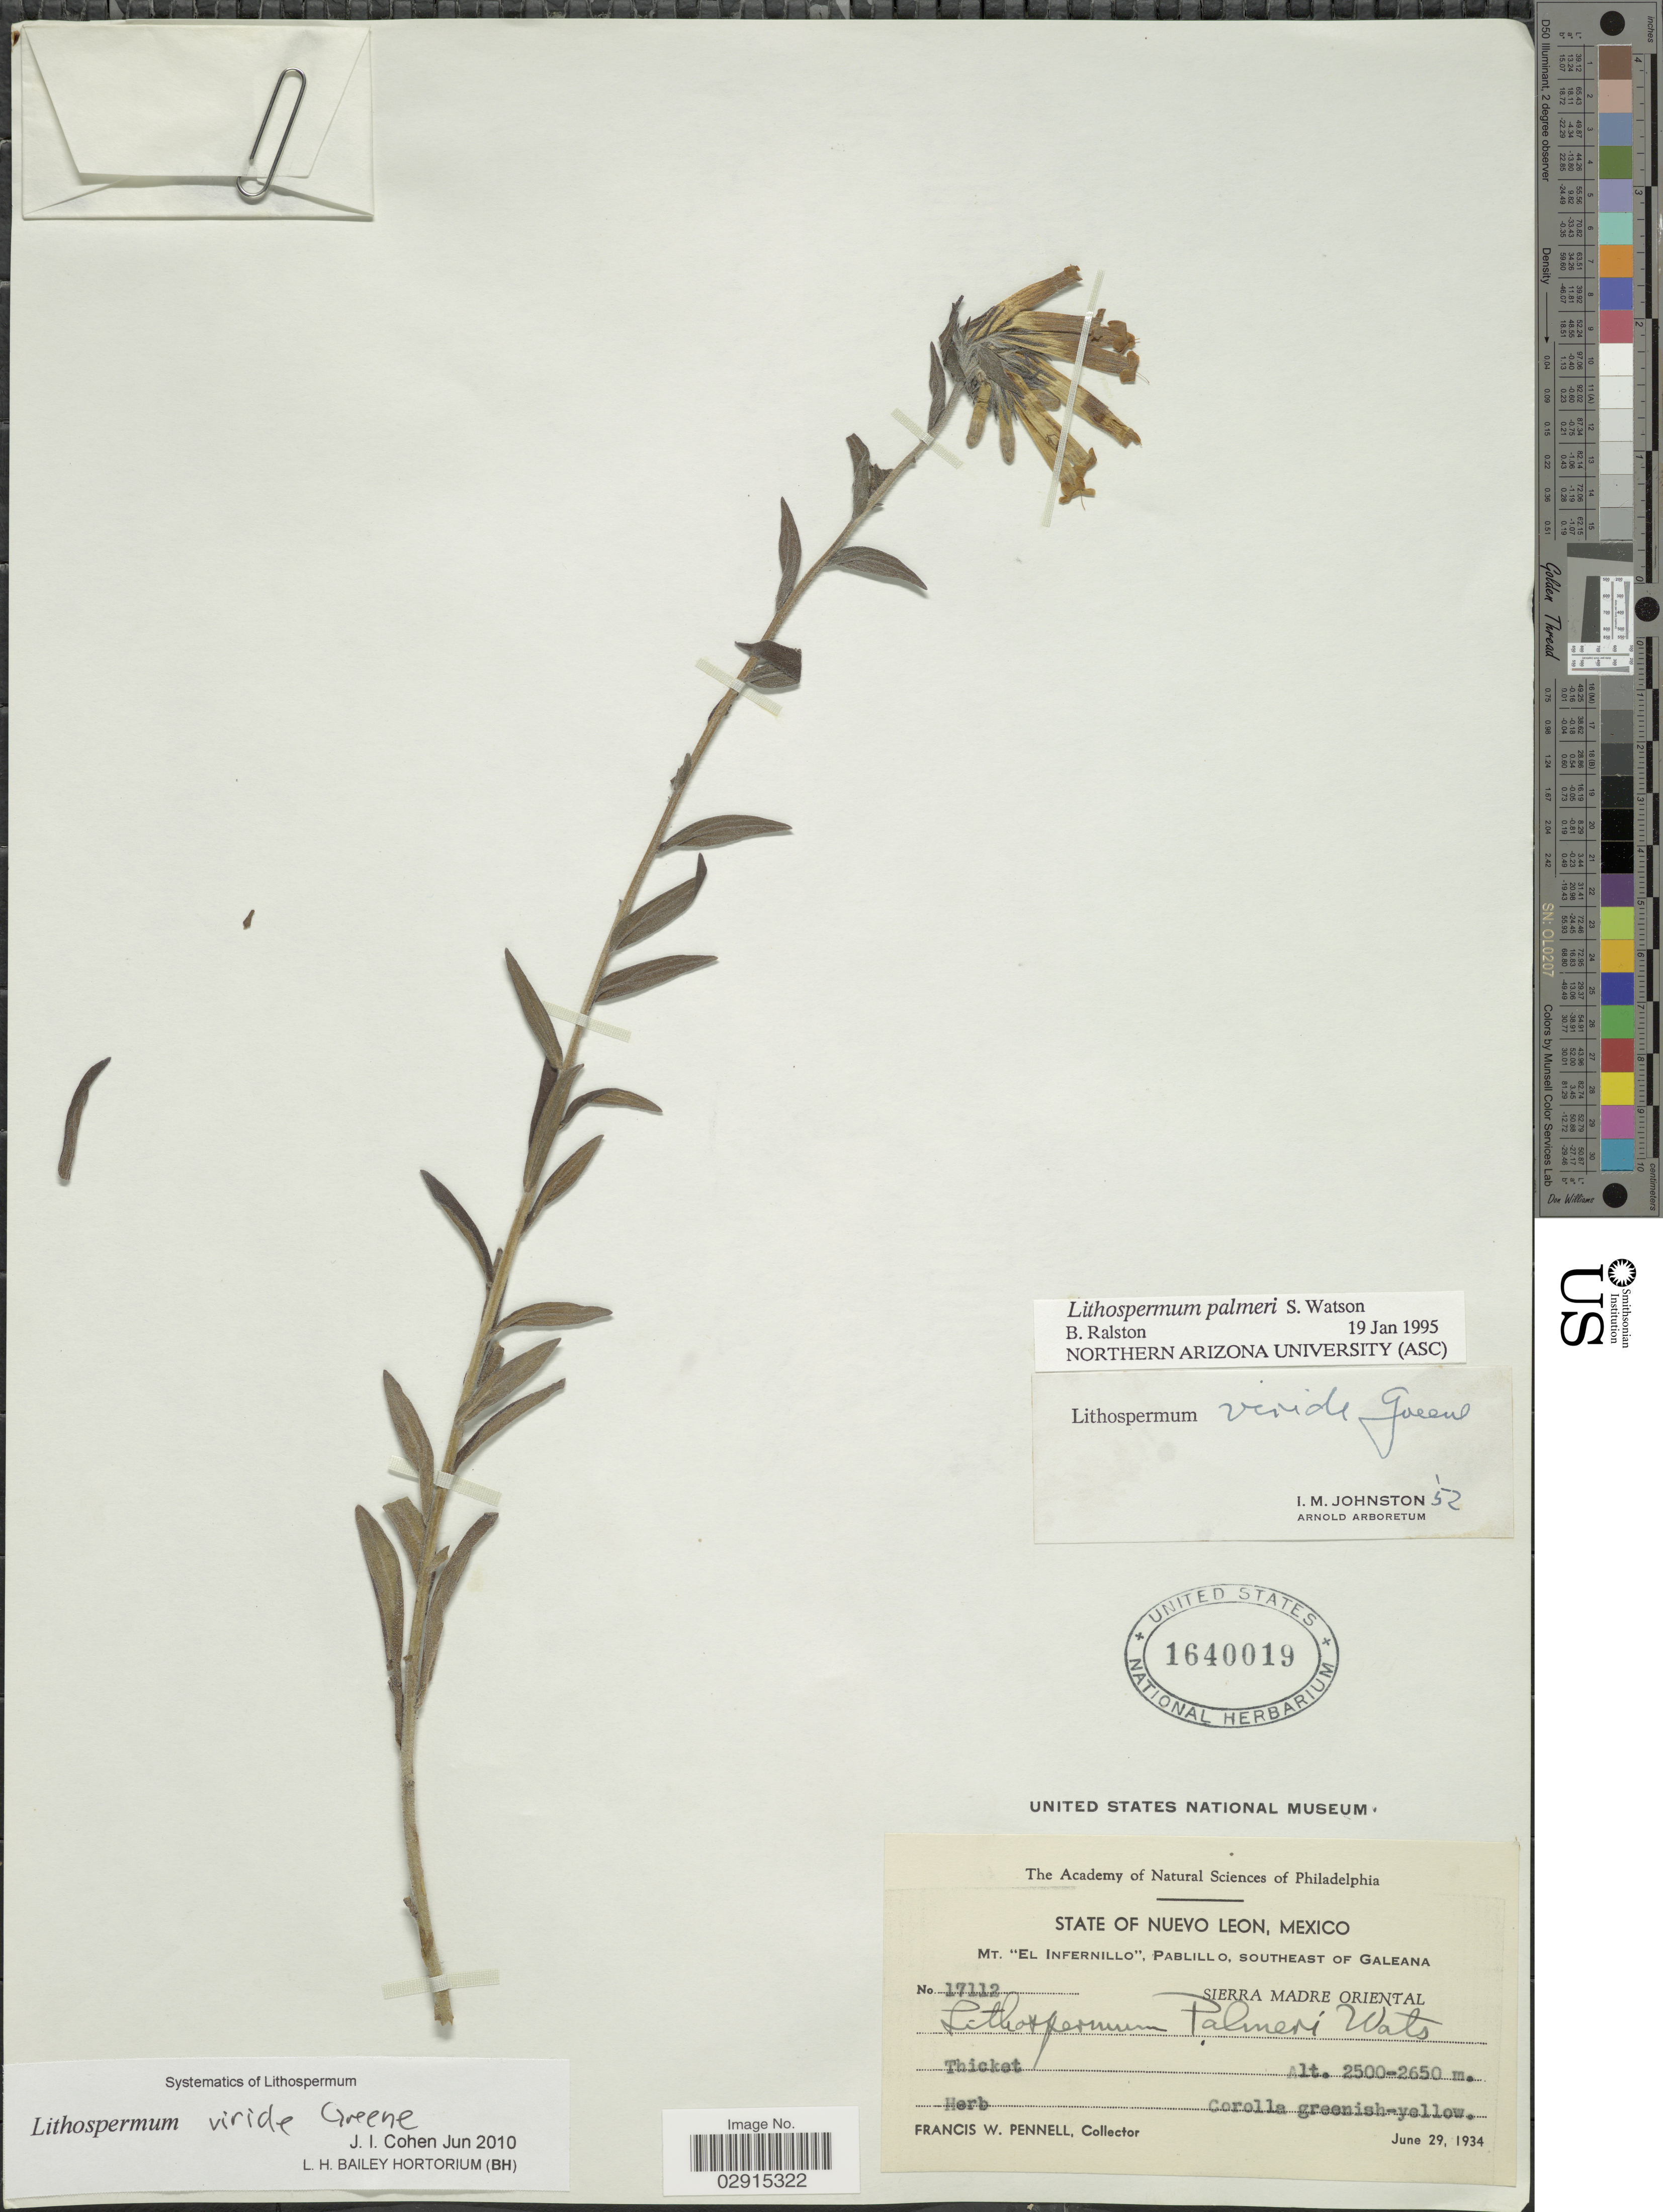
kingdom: Plantae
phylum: Tracheophyta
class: Magnoliopsida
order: Boraginales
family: Boraginaceae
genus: Lithospermum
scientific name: Lithospermum viride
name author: Greene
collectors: F. W. Pennell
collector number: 17112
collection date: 1934-06-29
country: Mexico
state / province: Nuevo León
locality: Mt. "El Infernillo". Pablillo, Southeast of Galeana. Sierra Madre Oriental.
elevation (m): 2500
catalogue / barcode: US 1640019